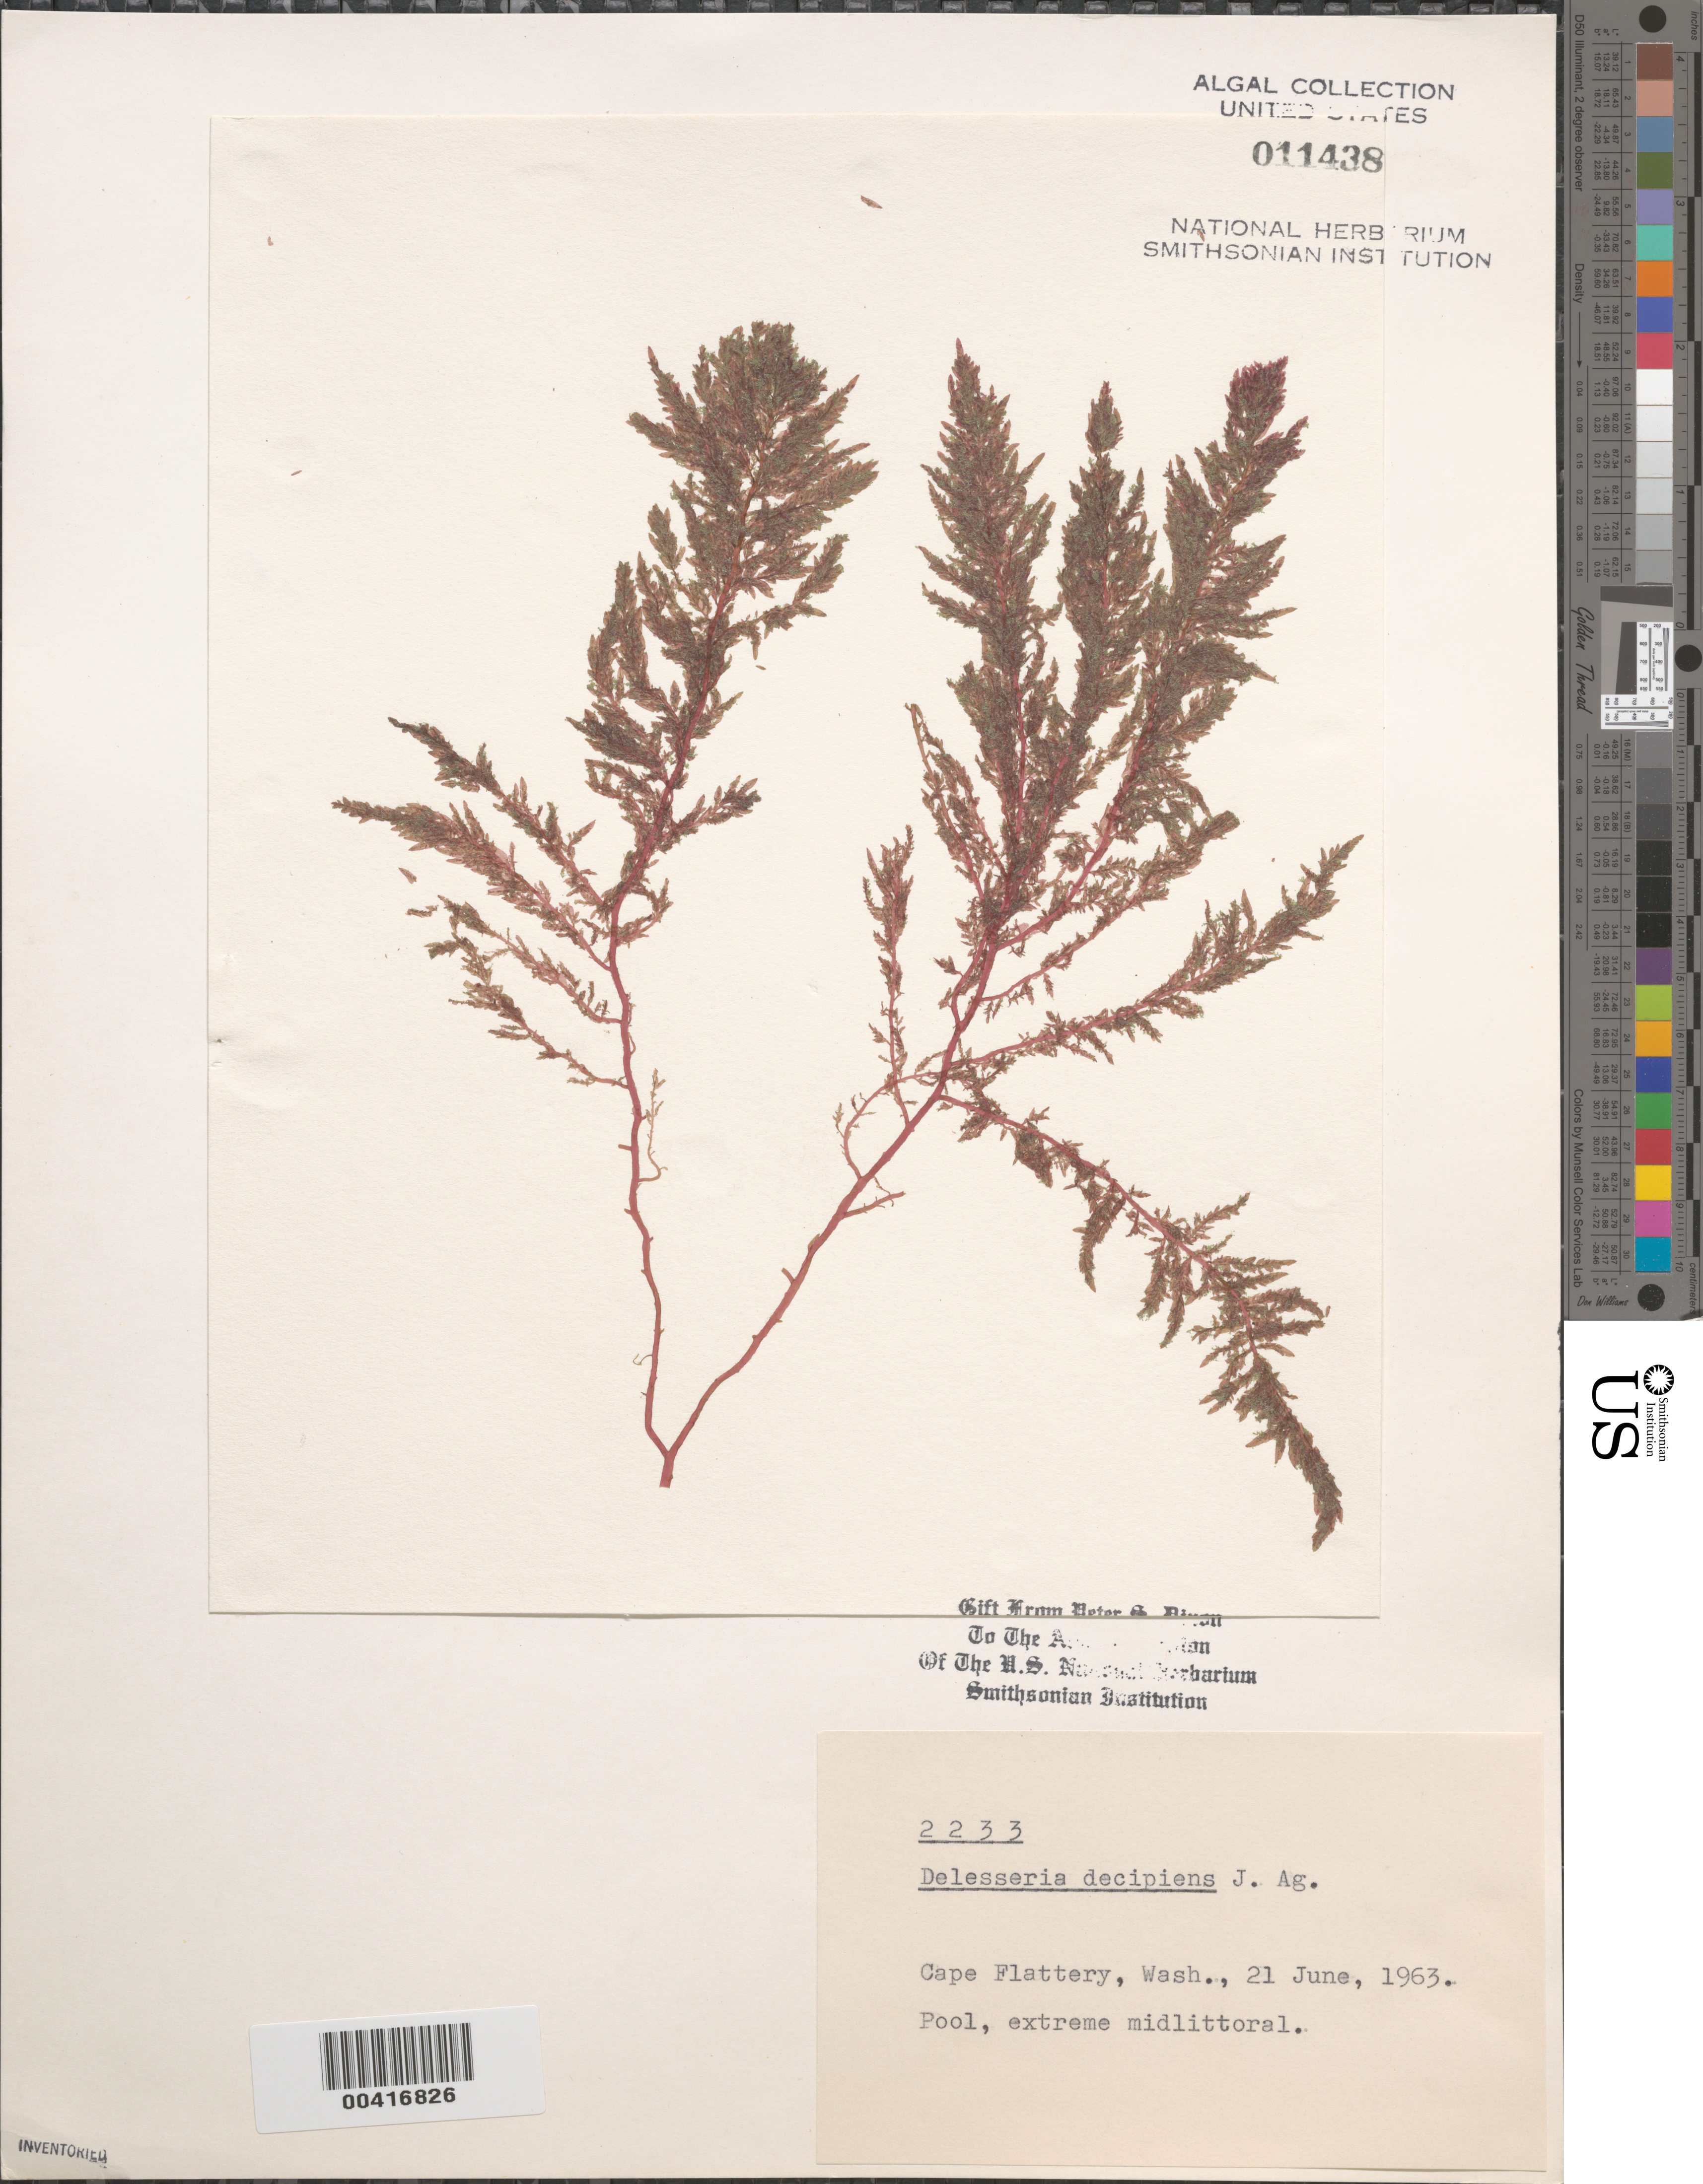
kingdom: Plantae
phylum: Rhodophyta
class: Florideophyceae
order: Ceramiales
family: Delesseriaceae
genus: Cumathamnion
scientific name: Cumathamnion decipiens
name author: (J. Agardh) M.J. Wynne & G.W. Saunders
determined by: Algae name updating Project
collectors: P. S. Dixon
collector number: PSD 2233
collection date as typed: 21 Jun 1963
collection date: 1963-06-21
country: United States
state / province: Washington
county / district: Clallam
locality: Cape Flattery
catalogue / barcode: US 11438